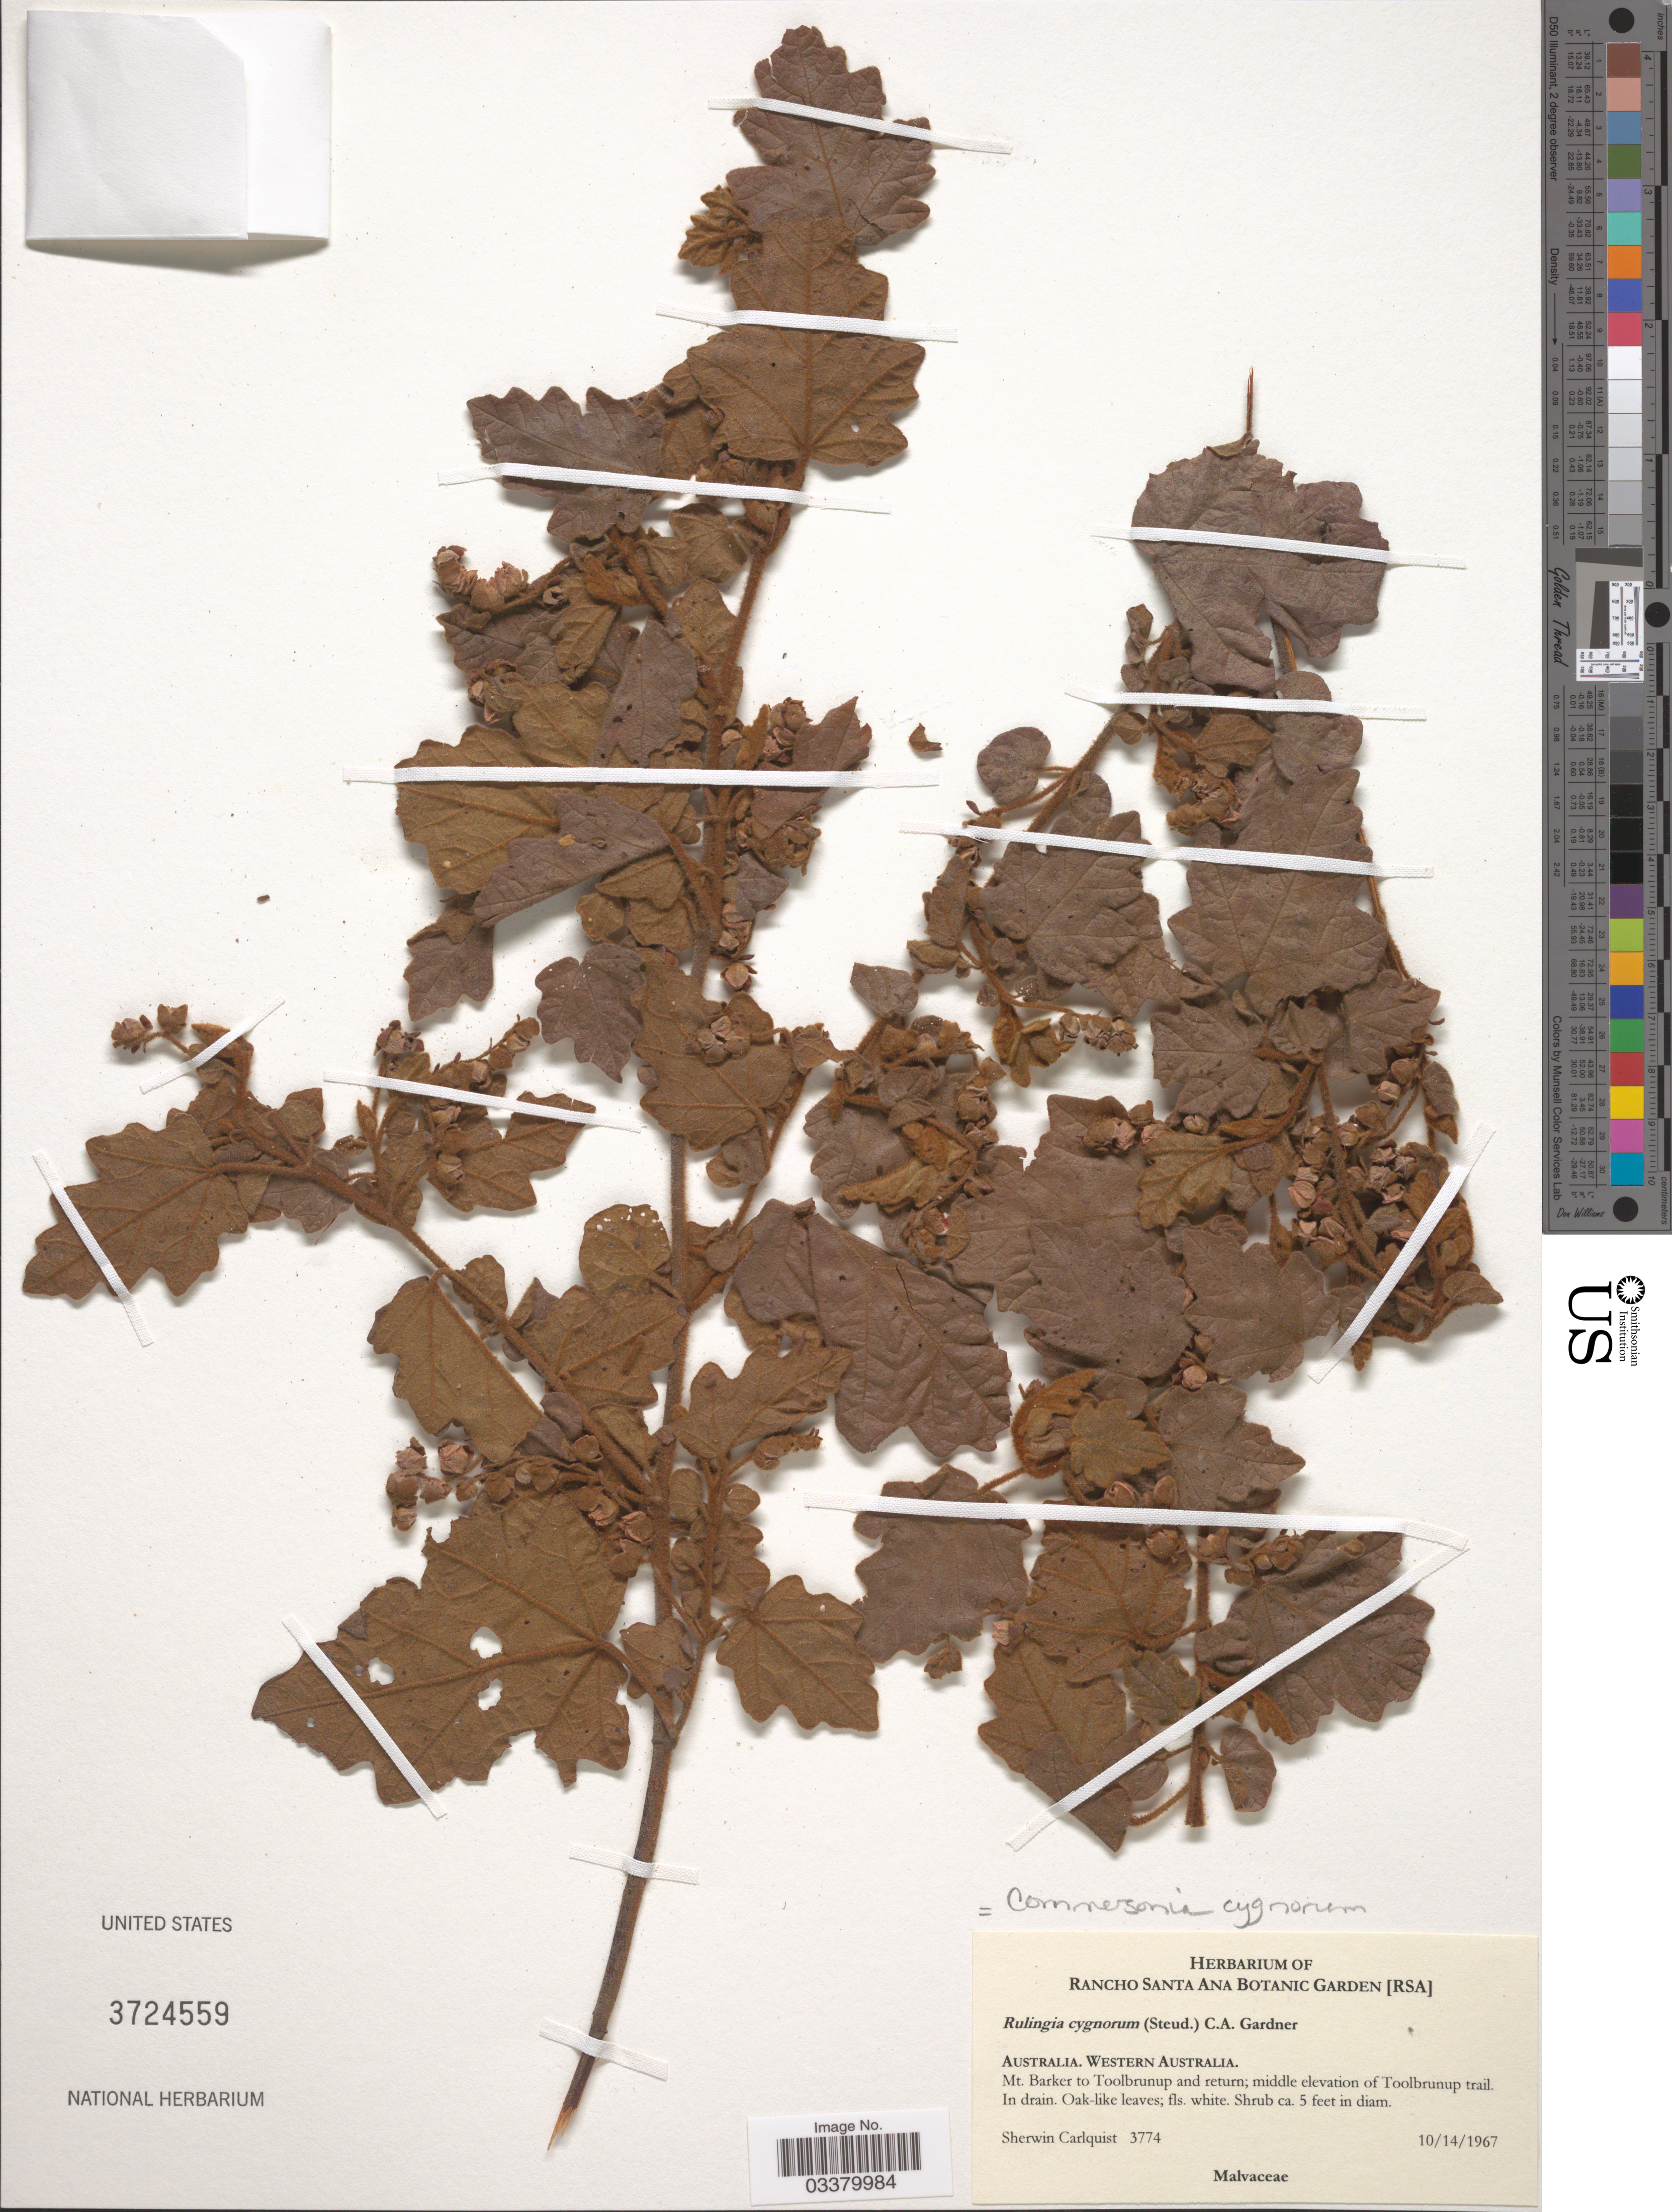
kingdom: Plantae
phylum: Tracheophyta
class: Magnoliopsida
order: Malvales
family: Malvaceae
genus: Commersonia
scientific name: Commersonia cygnorum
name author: Steud.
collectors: S. Carlquist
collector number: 3774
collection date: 1967-10-14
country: Australia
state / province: Western Australia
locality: Mt. Barker to Toolbrunup and return; middle elevation of Toolbrunup trail.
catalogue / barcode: US 3724559